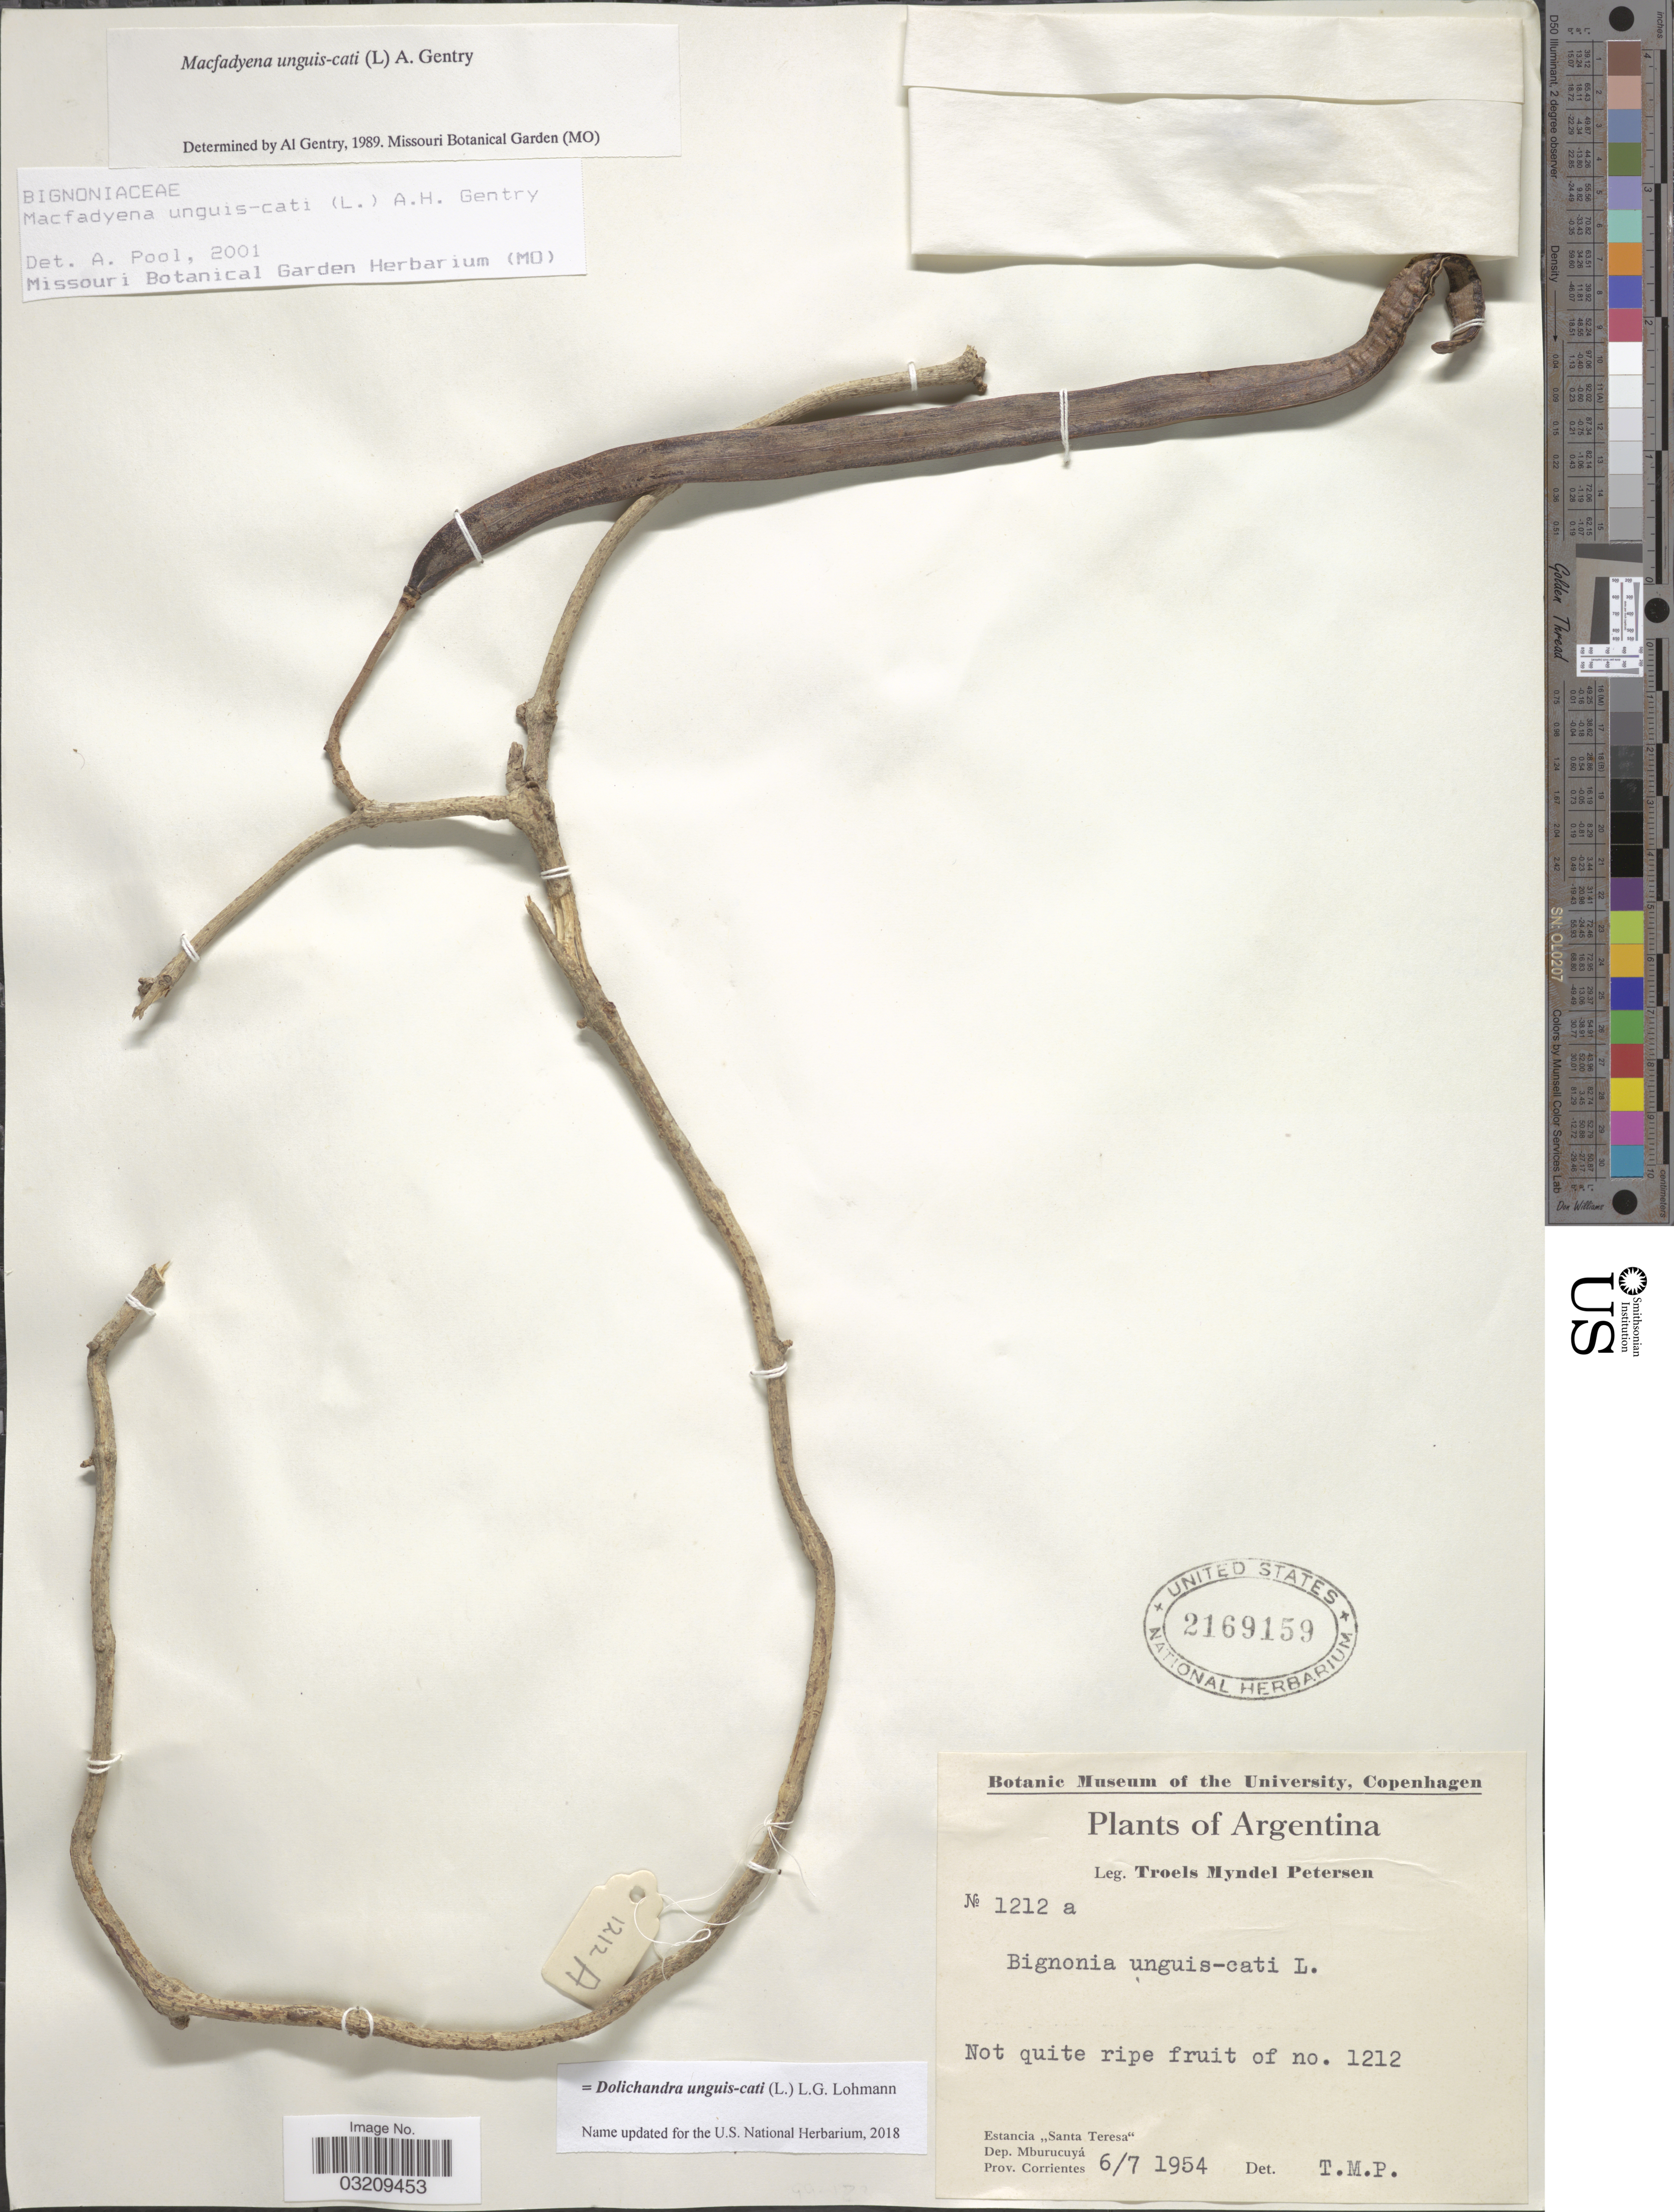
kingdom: Plantae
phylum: Tracheophyta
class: Magnoliopsida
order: Lamiales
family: Bignoniaceae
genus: Dolichandra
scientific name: Dolichandra unguis-cati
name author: (L.) L.G. Lohmann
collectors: T. Pederson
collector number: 1212a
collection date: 1954-07-06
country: Argentina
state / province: Corrientes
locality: Estancia "Santa Teresa" Dep. Mburucuyá.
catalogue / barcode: US 2169159